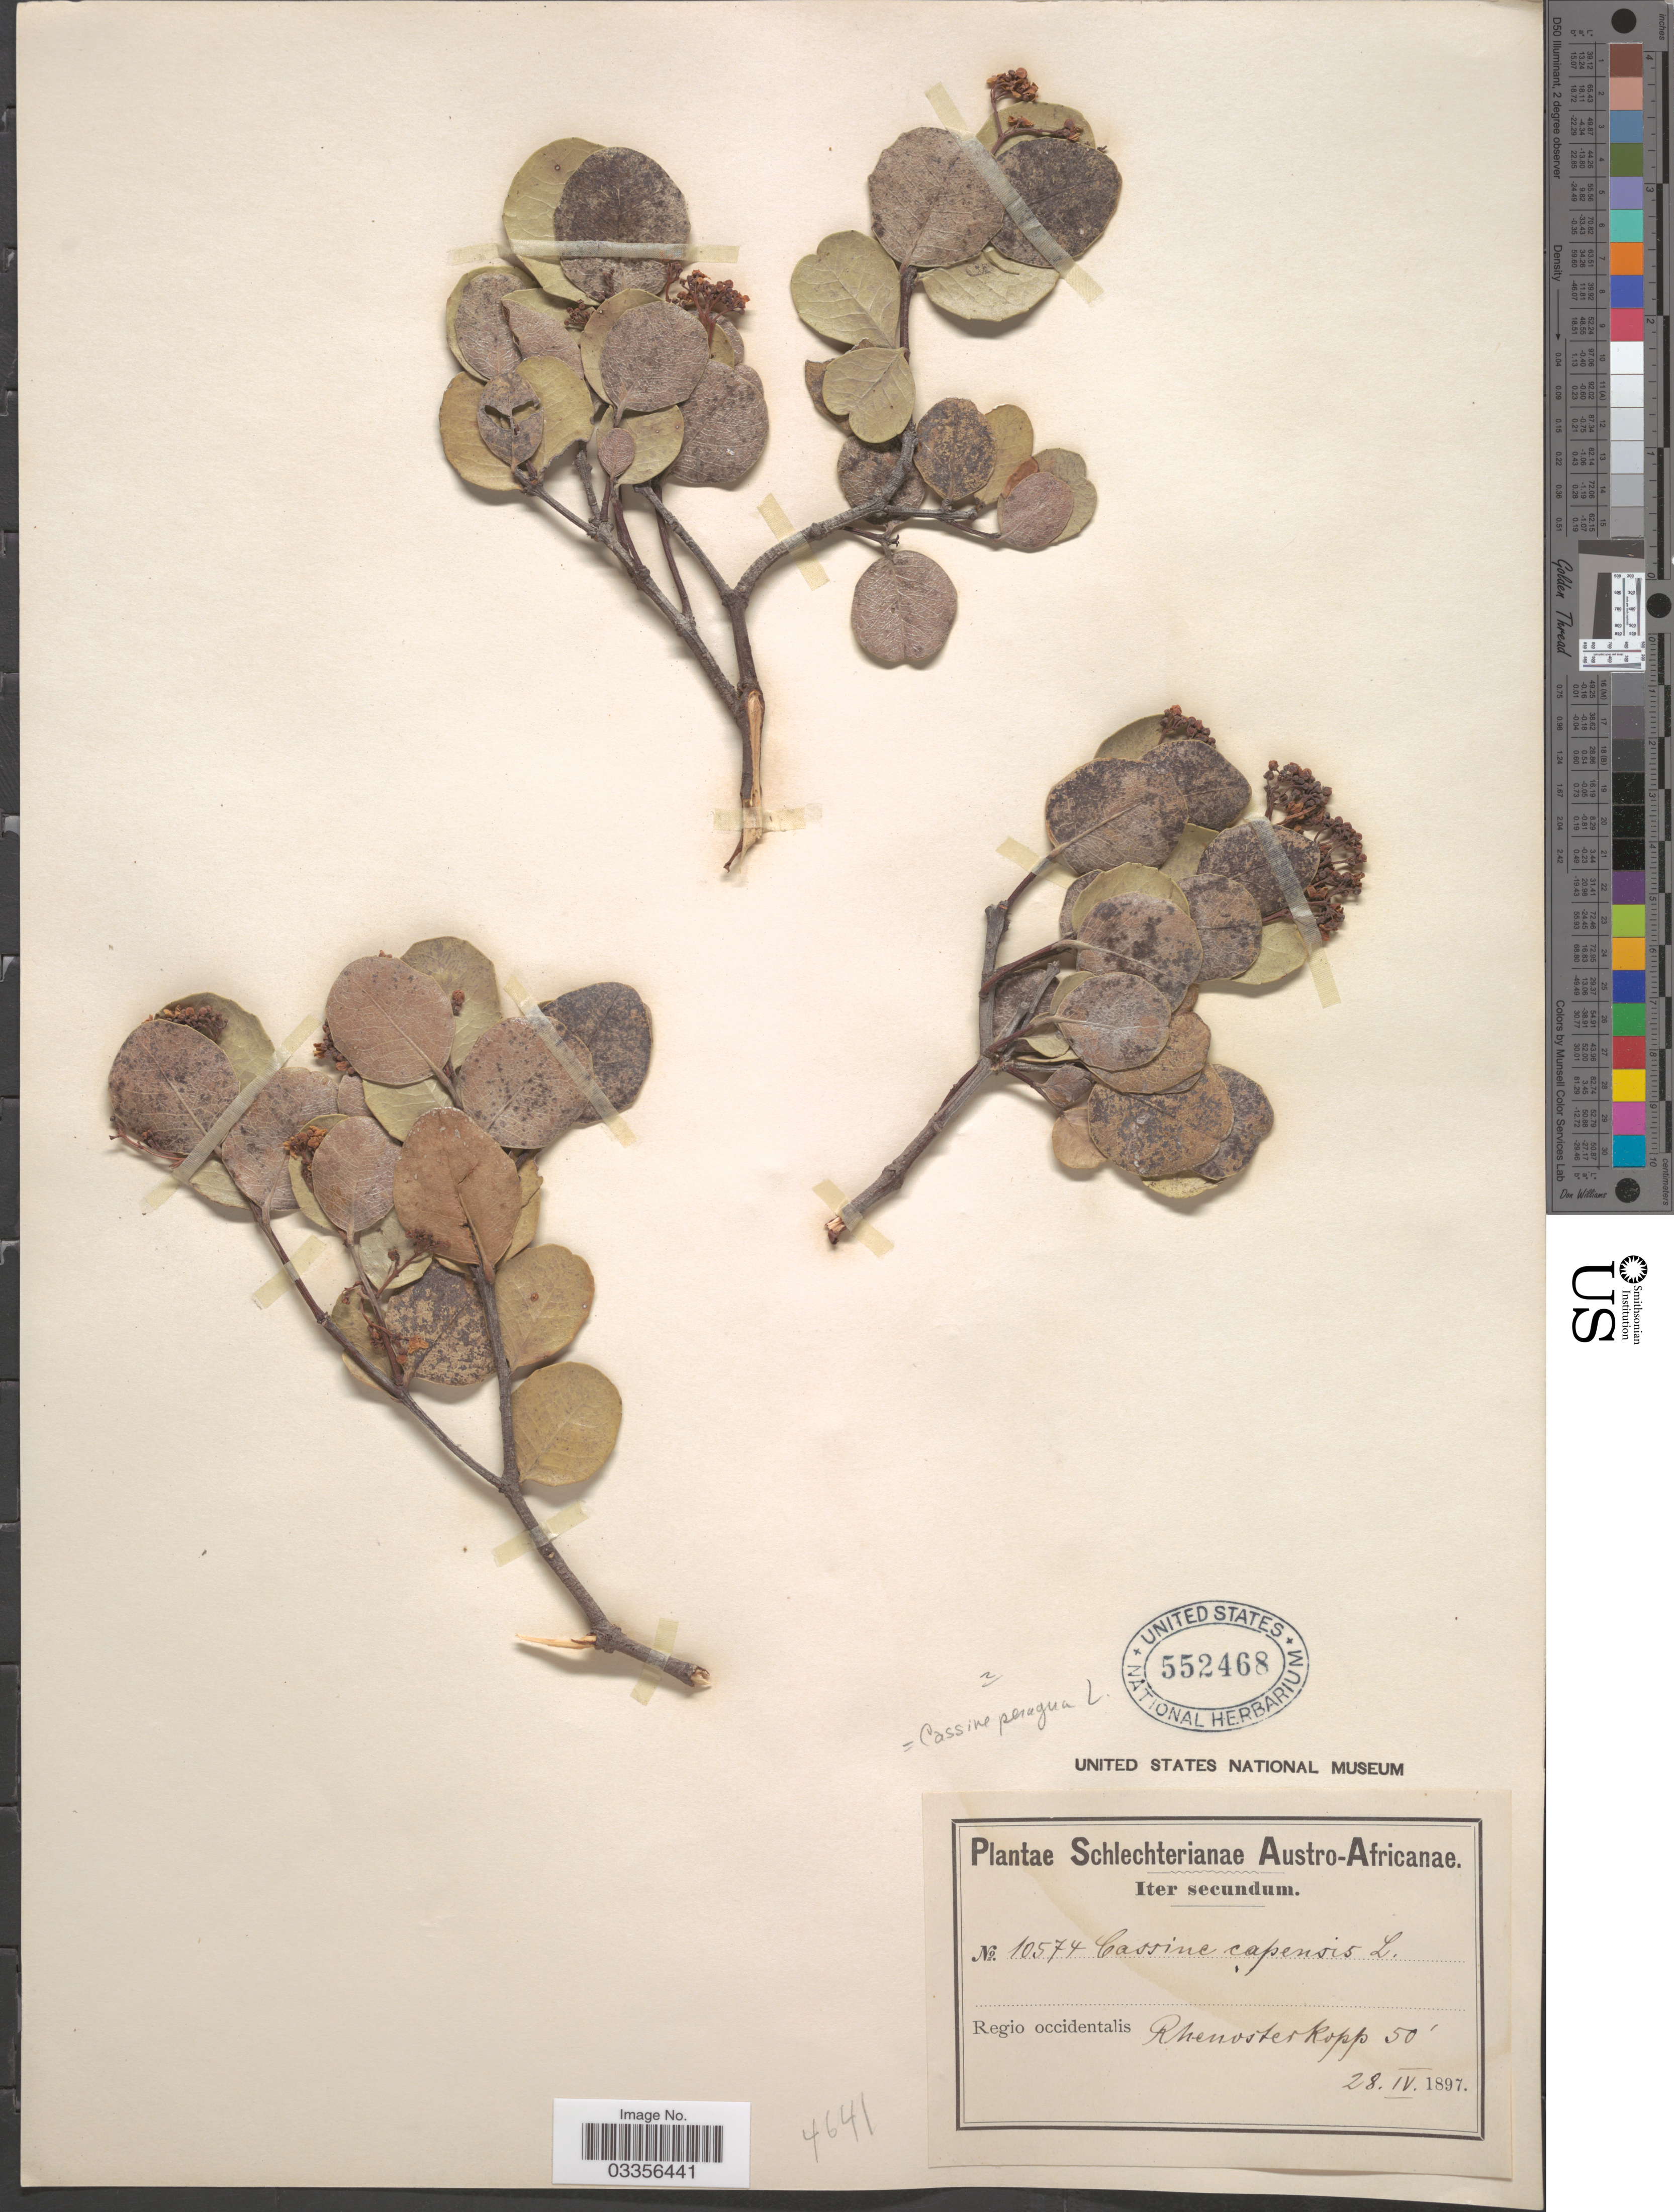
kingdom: Plantae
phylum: Tracheophyta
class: Magnoliopsida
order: Celastrales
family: Celastraceae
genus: Cassine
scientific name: Cassine peragua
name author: L.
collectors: Schlechter, --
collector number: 10574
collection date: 1897-04-28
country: South Africa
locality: Austro-Africanae. Regio occidentalis. Rhenosterkopp.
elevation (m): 15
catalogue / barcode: US 552468